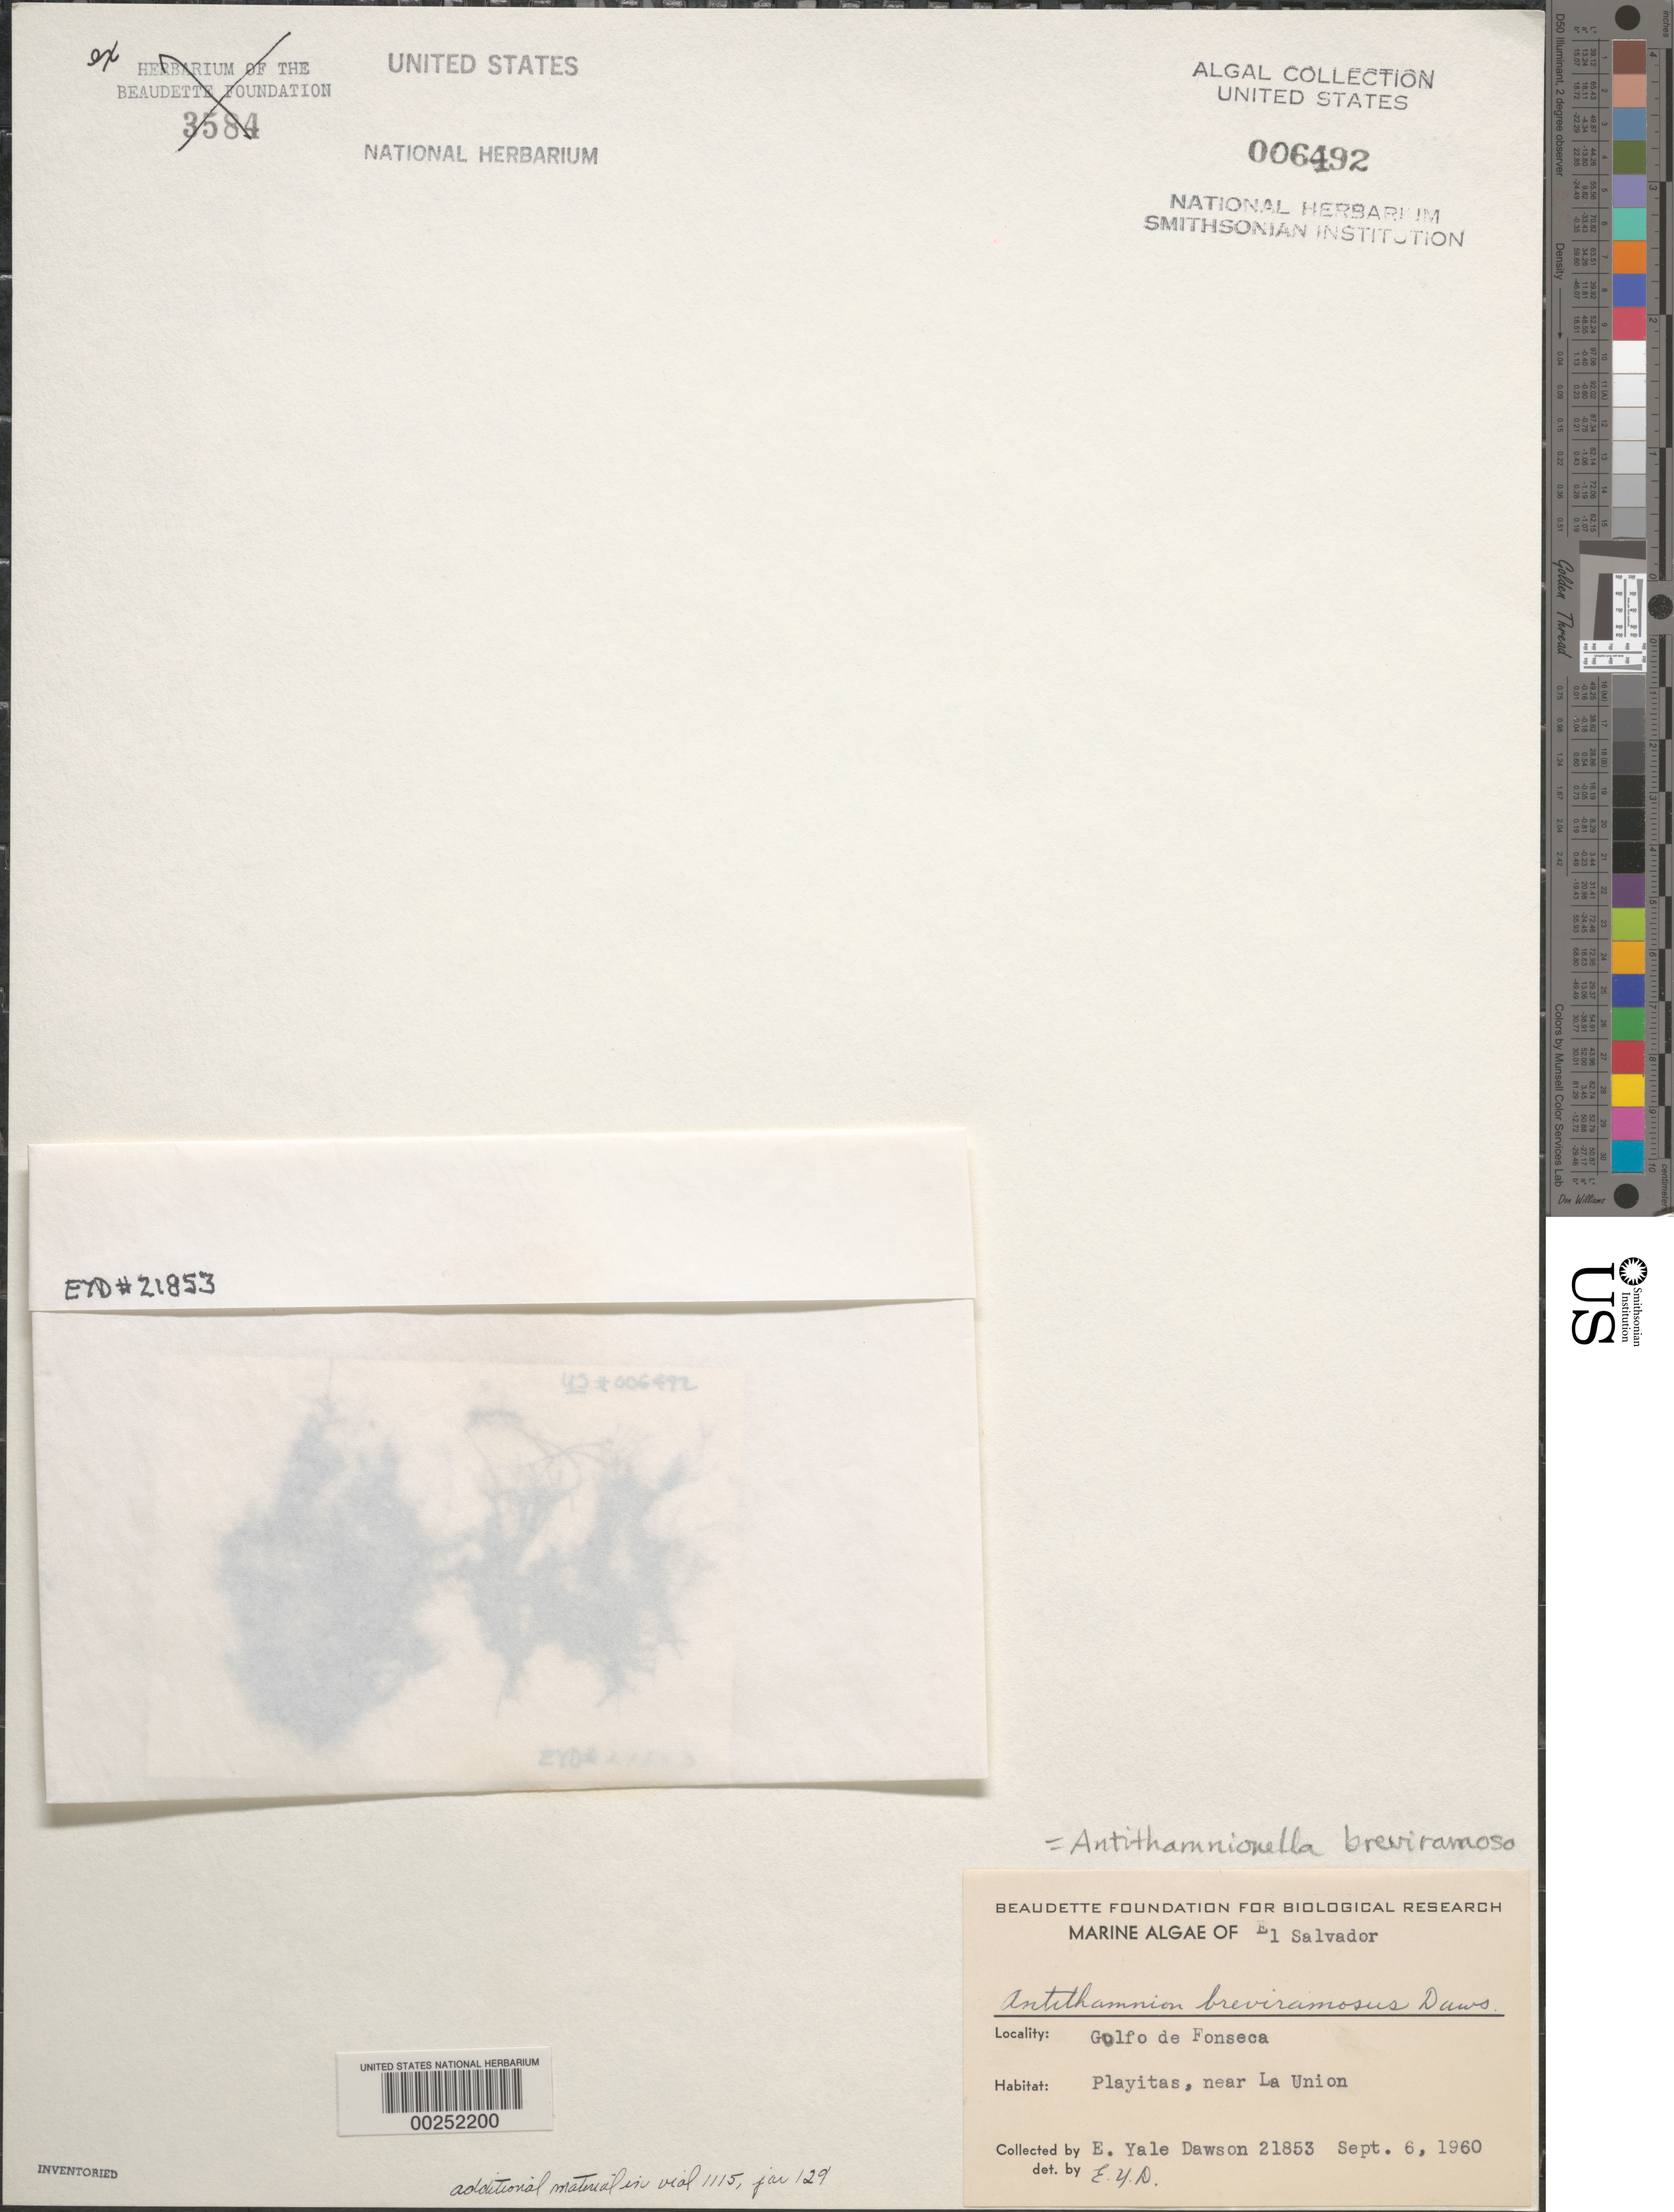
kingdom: Plantae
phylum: Rhodophyta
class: Florideophyceae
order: Ceramiales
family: Ceramiaceae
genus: Antithamnionella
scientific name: Antithamnionella breviramosa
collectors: E. Y. Dawson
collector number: EYD 21853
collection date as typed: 06 Sep 1960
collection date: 1960-09-06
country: El Salvador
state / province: La Unión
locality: Playitas, near La Union, Golfo de Fonseca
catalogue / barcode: US 6492